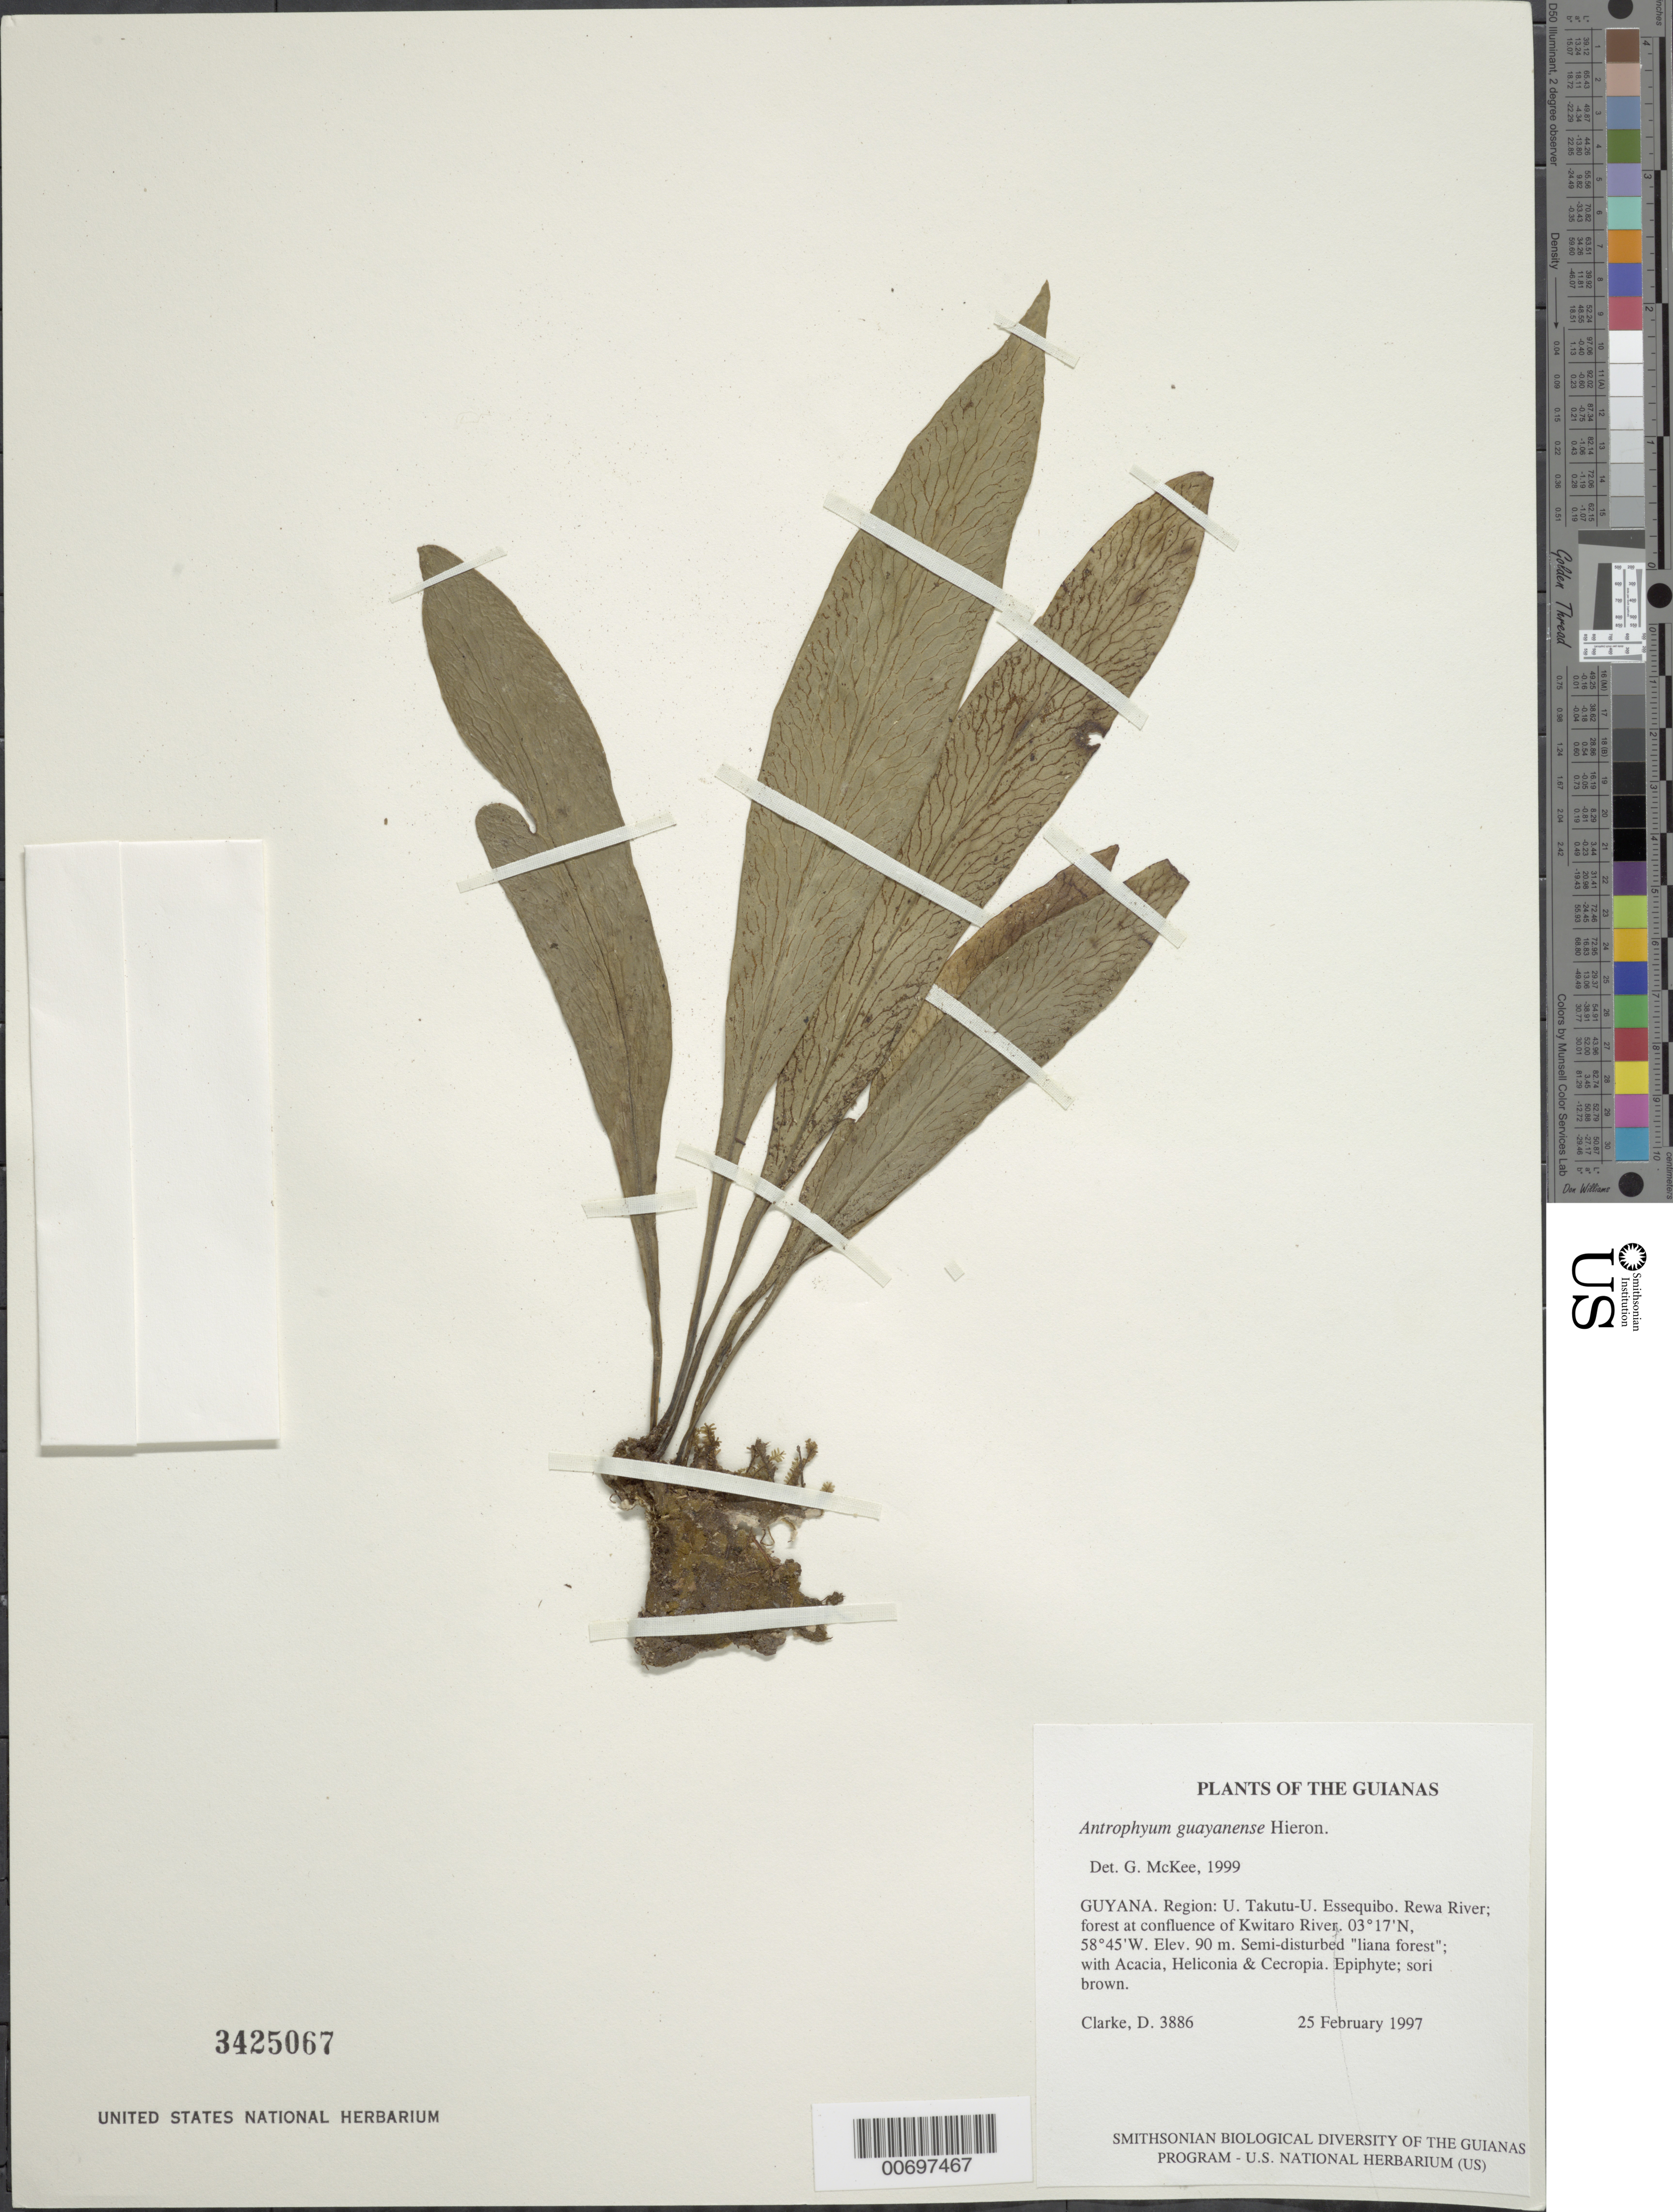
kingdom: Plantae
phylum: Tracheophyta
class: Polypodiopsida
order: Polypodiales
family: Pteridaceae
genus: Polytaenium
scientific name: Polytaenium guayanense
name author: (Hieron.) Alston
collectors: H. D. Clarke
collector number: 3886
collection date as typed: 25 February 1997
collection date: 1997-02-25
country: Guyana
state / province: U. Takutu-U. Essequibo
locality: Rewa River; forest at confluence of Kwitaro River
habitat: Semi-disturbed "liana forest"; with Acacia, Heliconia & Cecropia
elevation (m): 90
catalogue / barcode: US 3425067